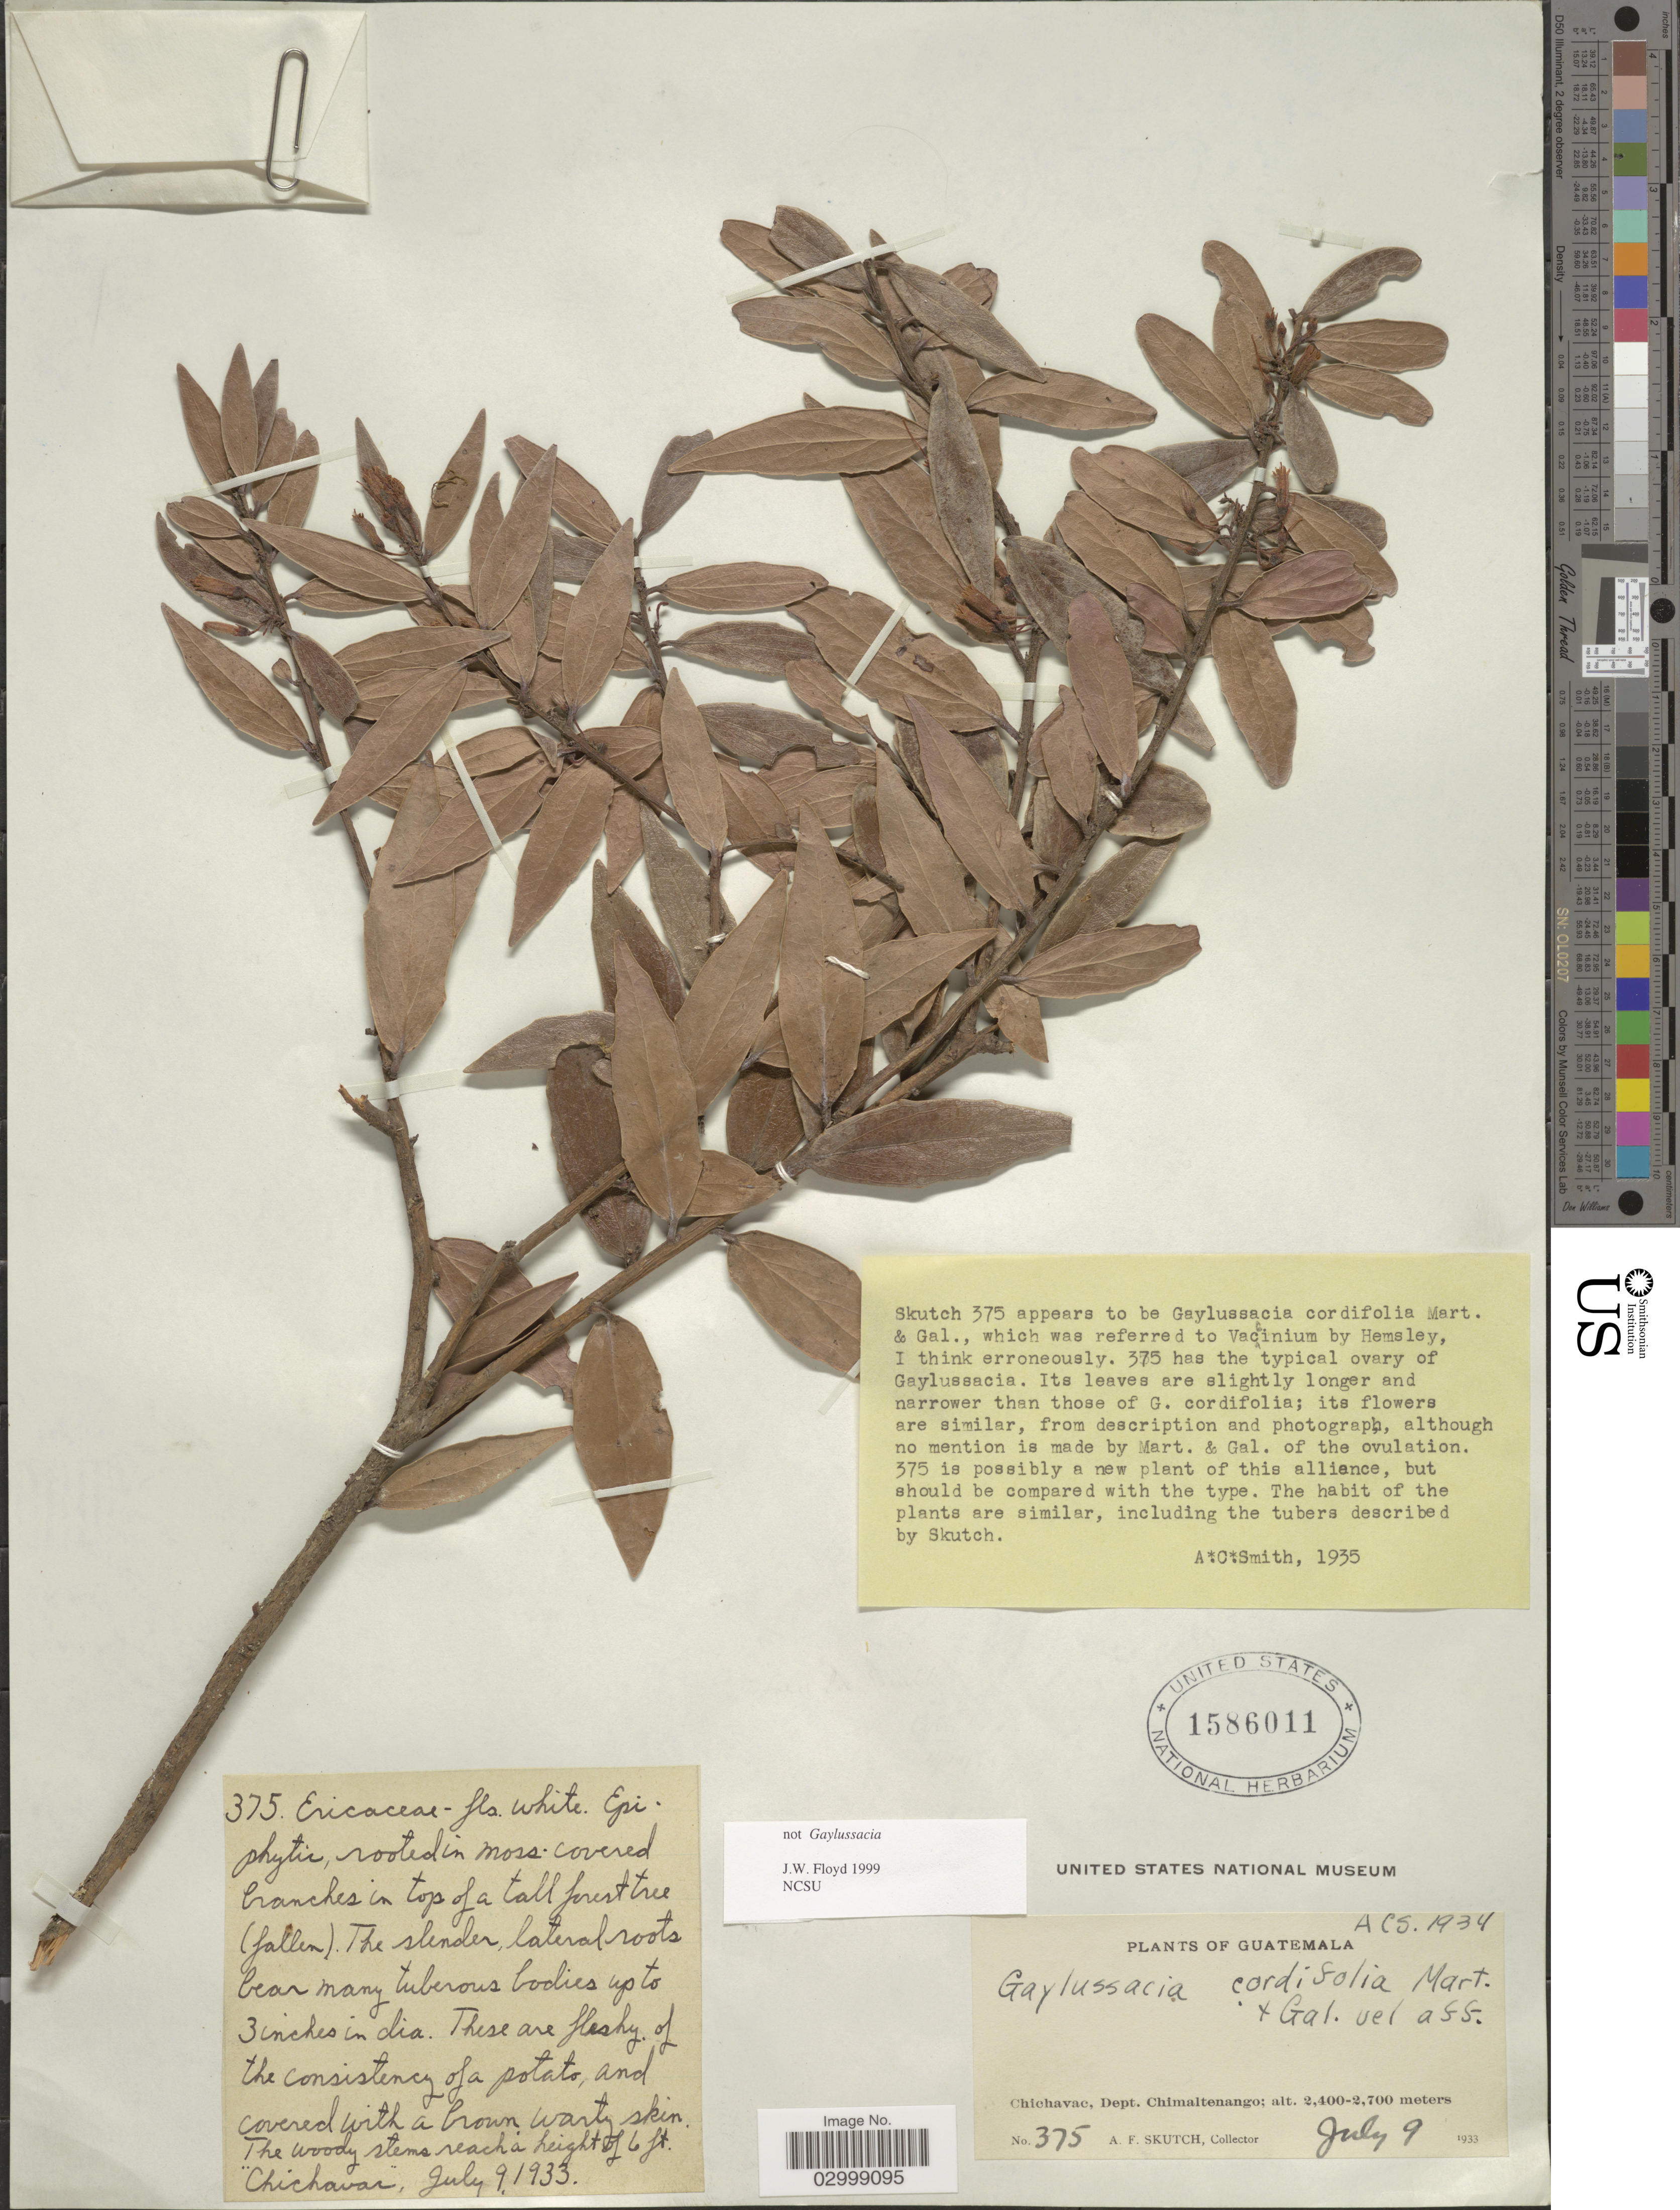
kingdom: Plantae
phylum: Tracheophyta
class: Magnoliopsida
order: Ericales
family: Ericaceae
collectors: A. F. Skutch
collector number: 375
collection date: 1933-07-09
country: Guatemala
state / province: Chimaltenango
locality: Chichavac, Dept. Chimaltenango.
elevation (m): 2400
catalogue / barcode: US 1586011